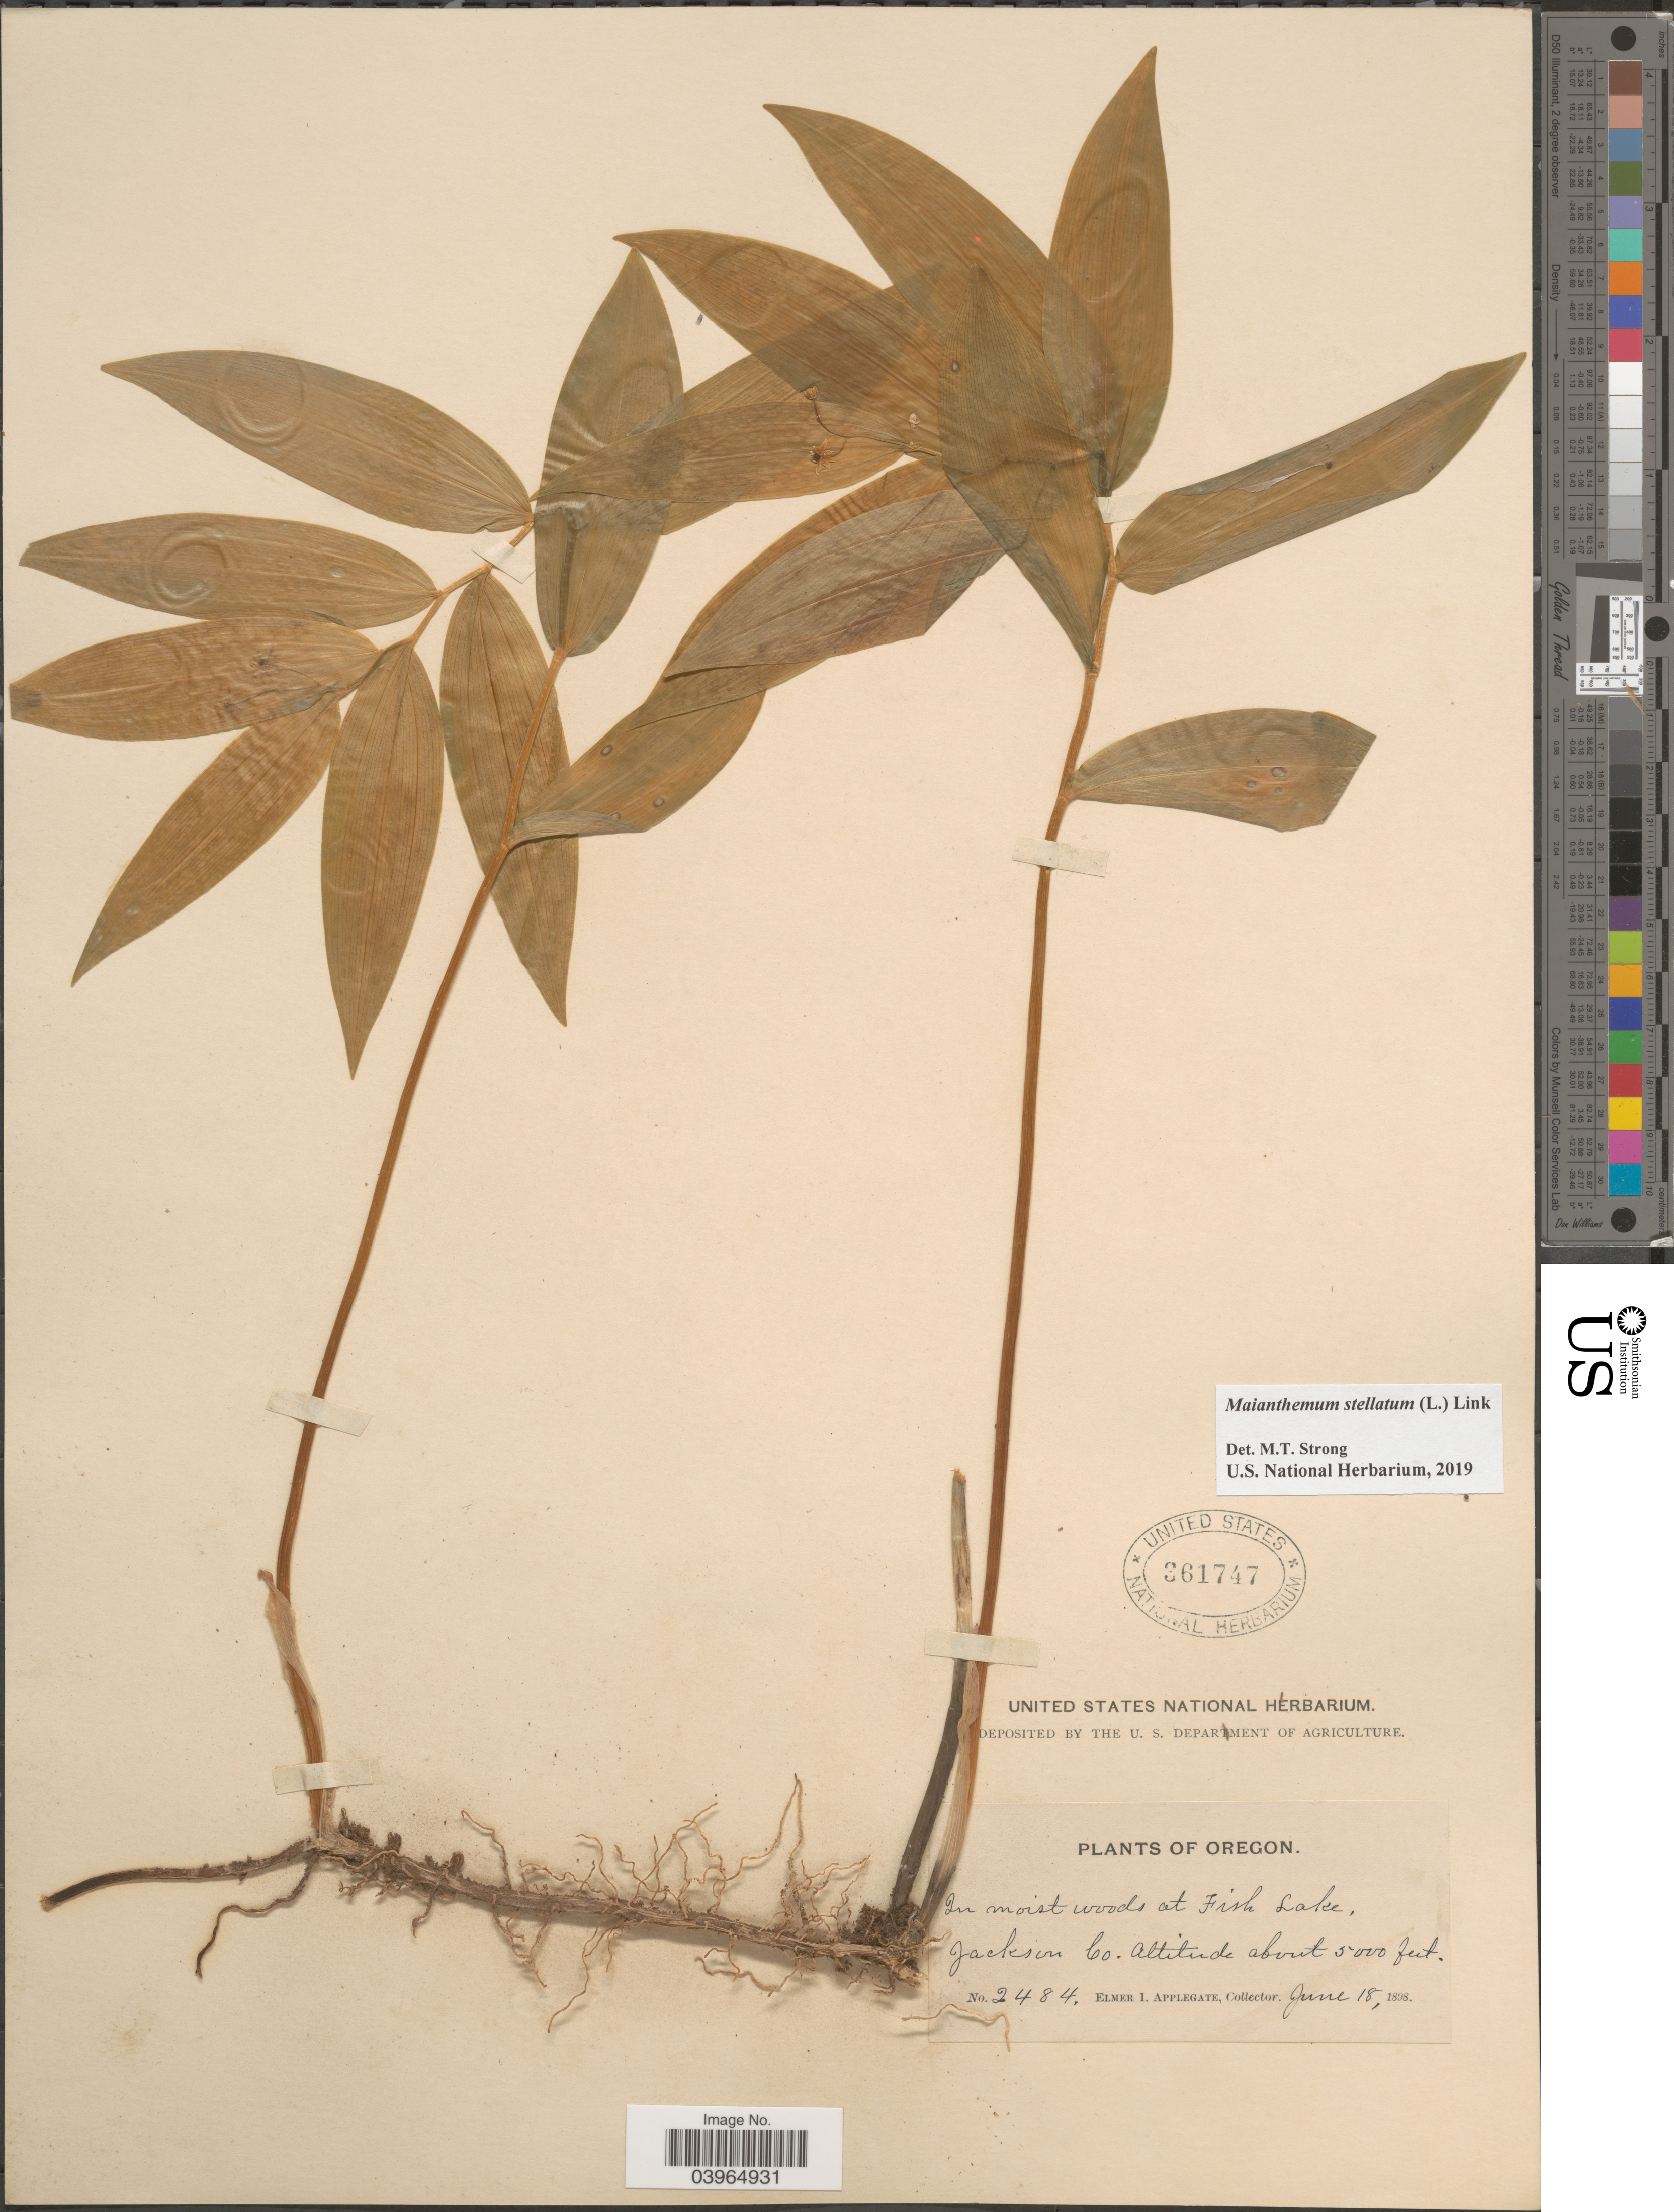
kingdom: Plantae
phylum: Tracheophyta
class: Liliopsida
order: Asparagales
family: Asparagaceae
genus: Maianthemum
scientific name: Maianthemum stellatum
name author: (L.) Link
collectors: E. I. Applegate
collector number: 2484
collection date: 1898-06-18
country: United States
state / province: Oregon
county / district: Jackson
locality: At Fish Lake, Jackson Co.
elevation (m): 1524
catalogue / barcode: US 361747